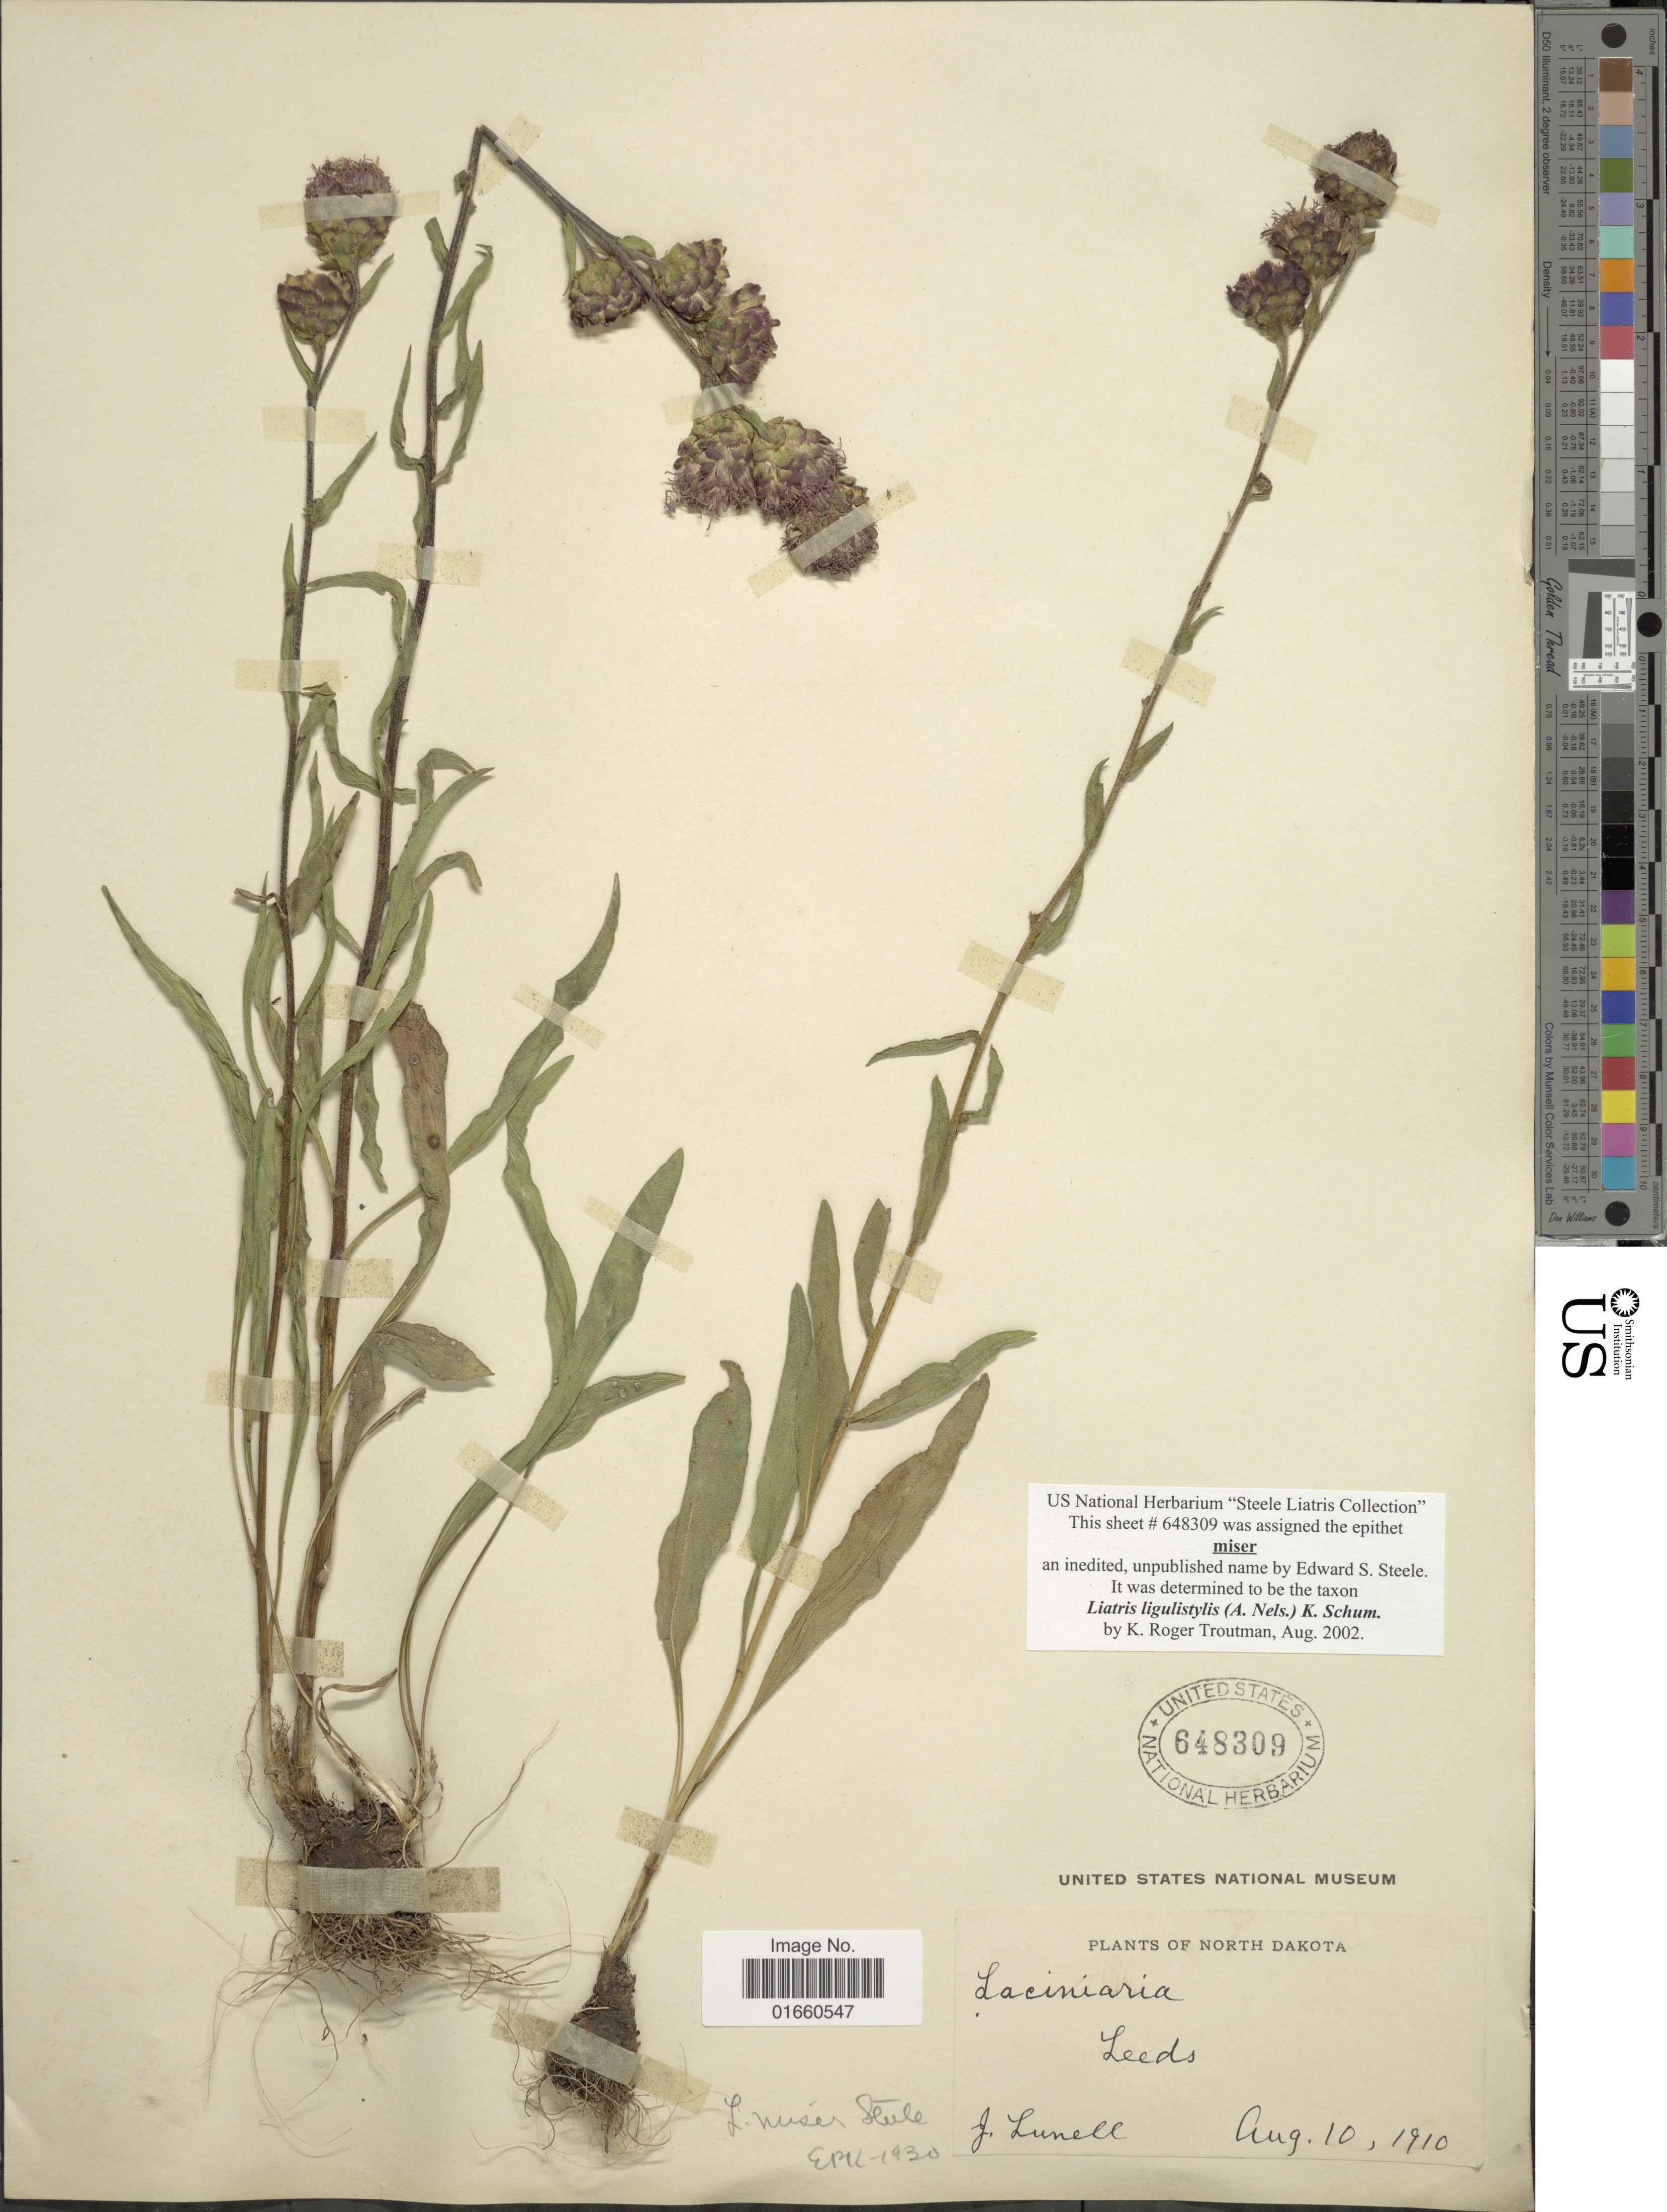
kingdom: Plantae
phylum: Tracheophyta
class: Magnoliopsida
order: Asterales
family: Asteraceae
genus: Liatris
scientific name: Liatris ligulistylis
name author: (A. Nelson) K. Schum.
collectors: J. Lunell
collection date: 1910-08-10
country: United States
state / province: North Dakota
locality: Leeds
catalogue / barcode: US 648309